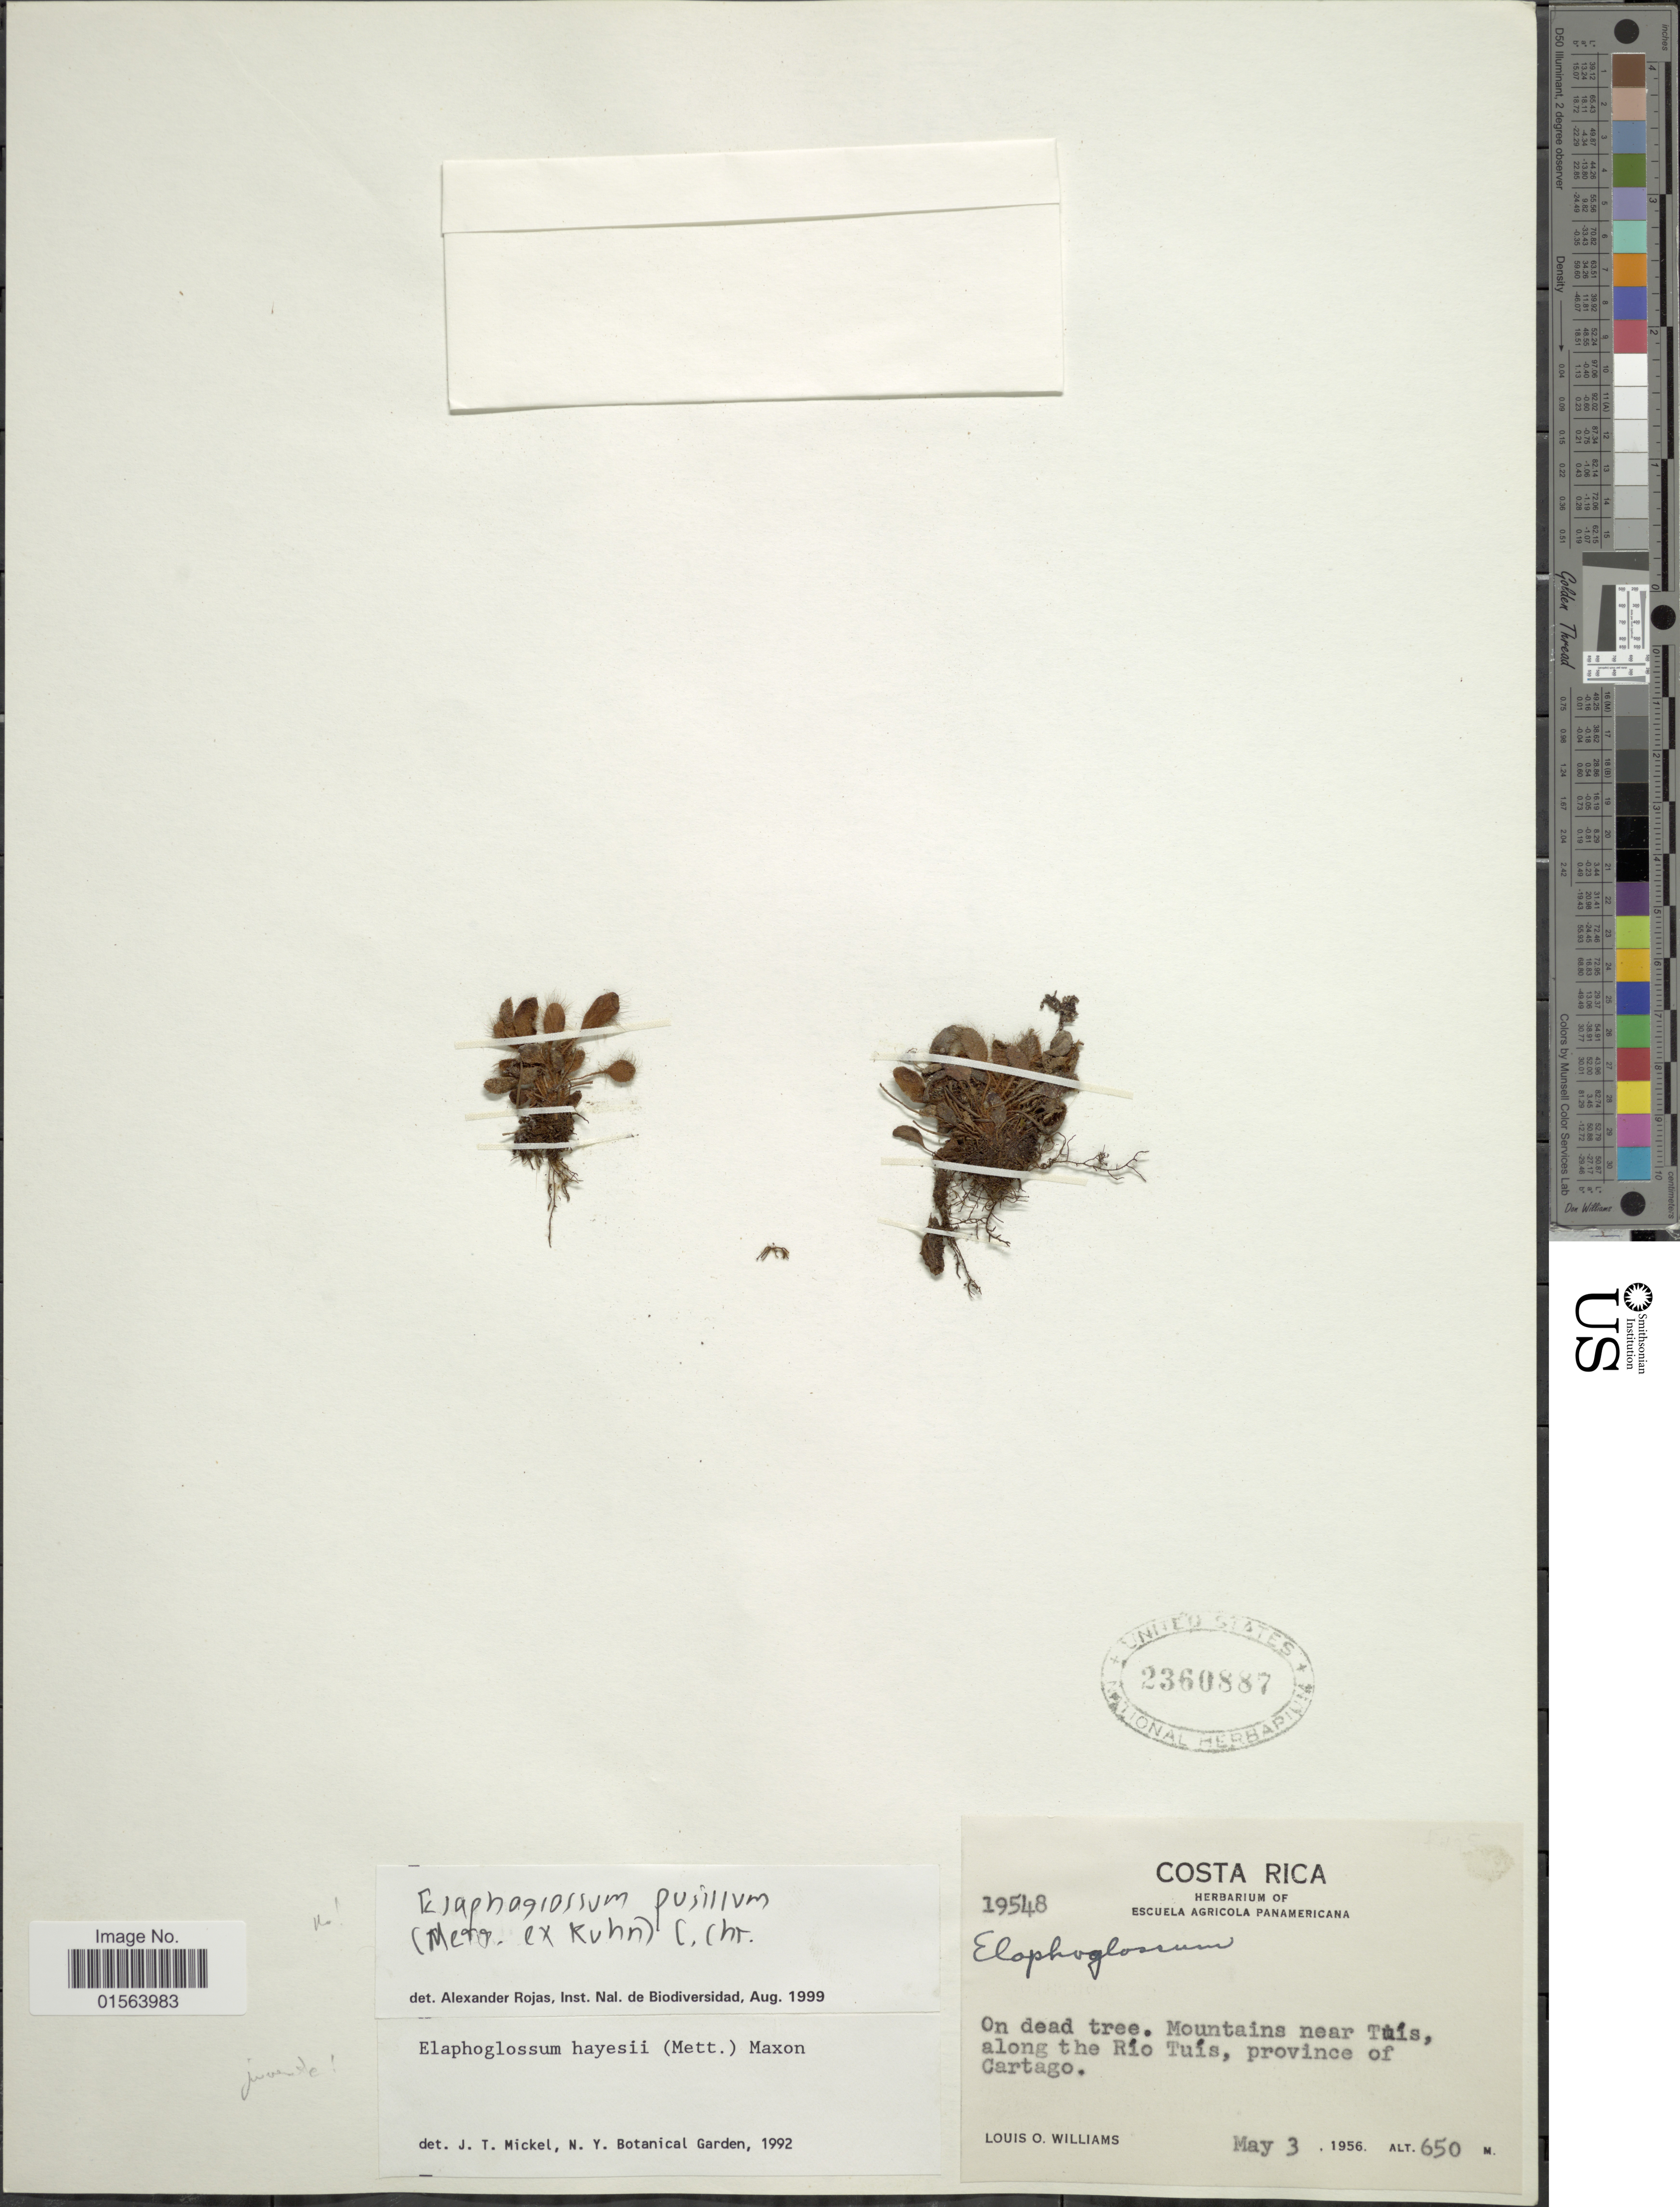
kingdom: Plantae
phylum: Tracheophyta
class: Polypodiopsida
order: Polypodiales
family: Dryopteridaceae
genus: Elaphoglossum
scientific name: Elaphoglossum hayesii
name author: (Mett. ex Kuhn) Maxon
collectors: L. O. Williams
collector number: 19548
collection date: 1956-05-03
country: Costa Rica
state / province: Cartago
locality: Mountains near Tuis, along the Rio Tuis, province of Cartago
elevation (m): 650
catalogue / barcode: US 2360887